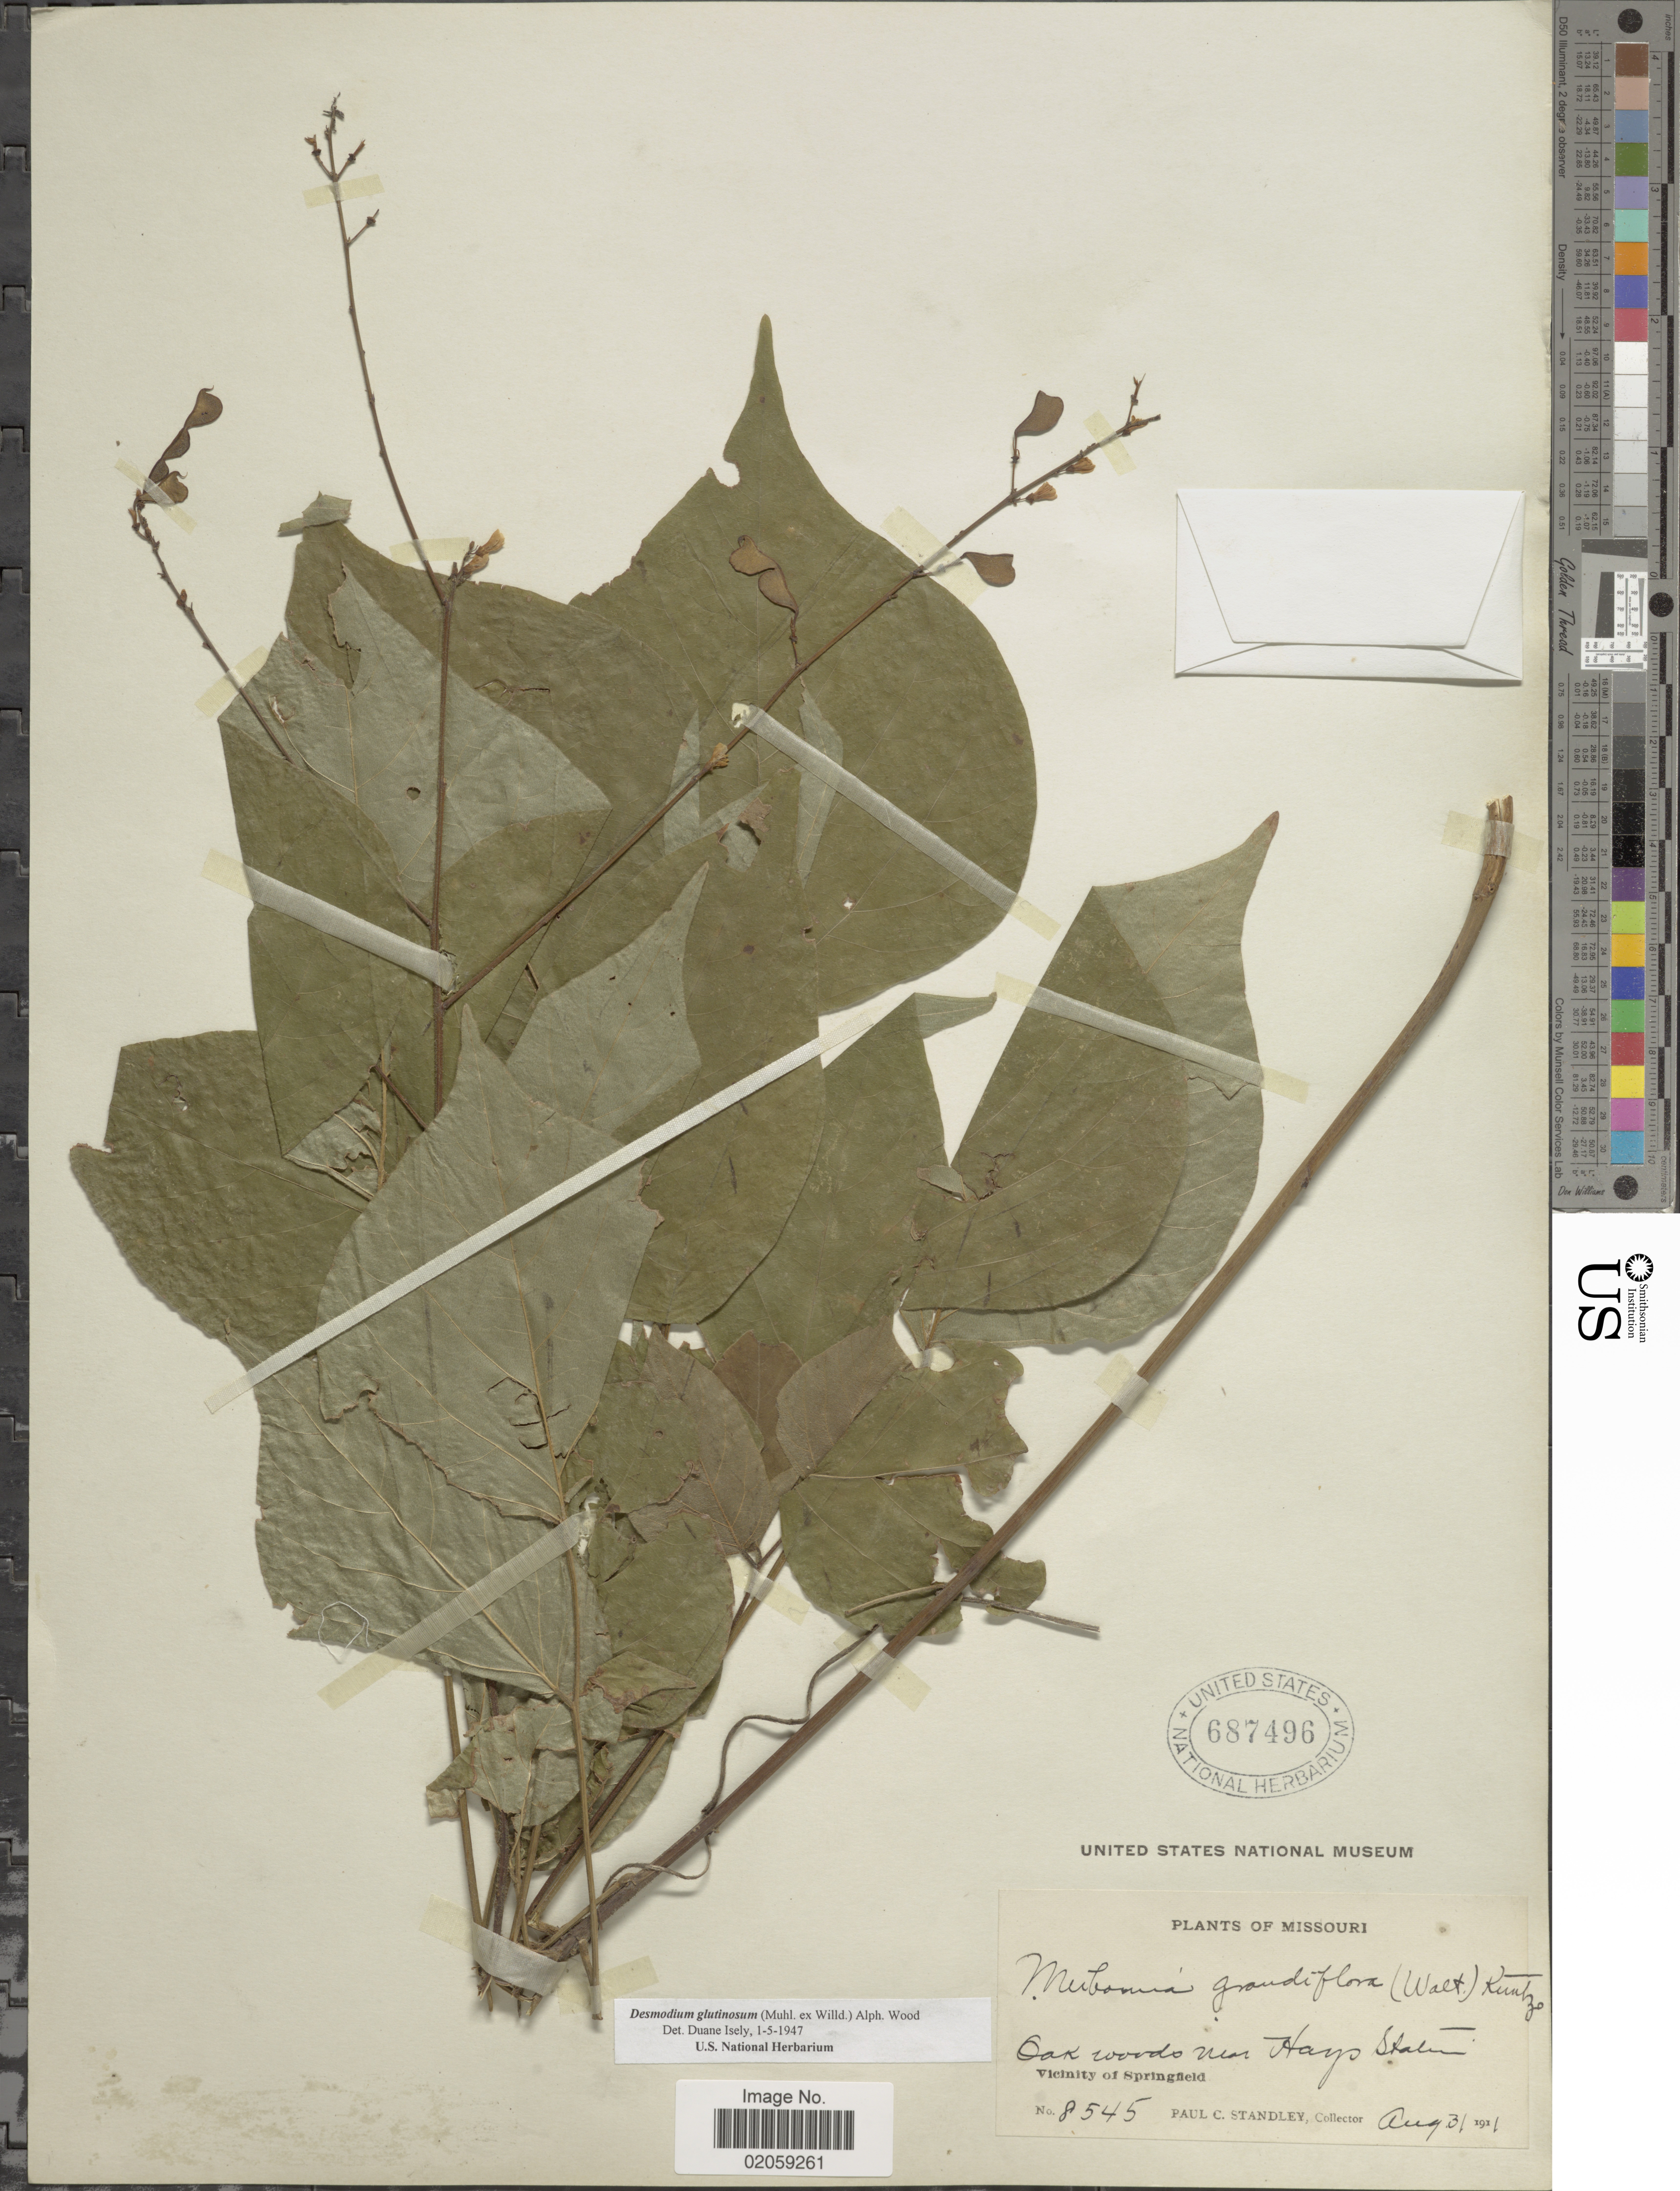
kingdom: Plantae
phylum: Tracheophyta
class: Magnoliopsida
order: Fabales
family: Fabaceae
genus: Hylodesmum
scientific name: Hylodesmum glutinosum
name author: (Muhl. ex Willd.) H. Ohashi & R.R. Mill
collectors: P. C. Standley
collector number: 8545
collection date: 1911-08-31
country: United States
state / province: Missouri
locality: Near Hays Station, Vicinity of Springfield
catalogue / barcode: US 687496